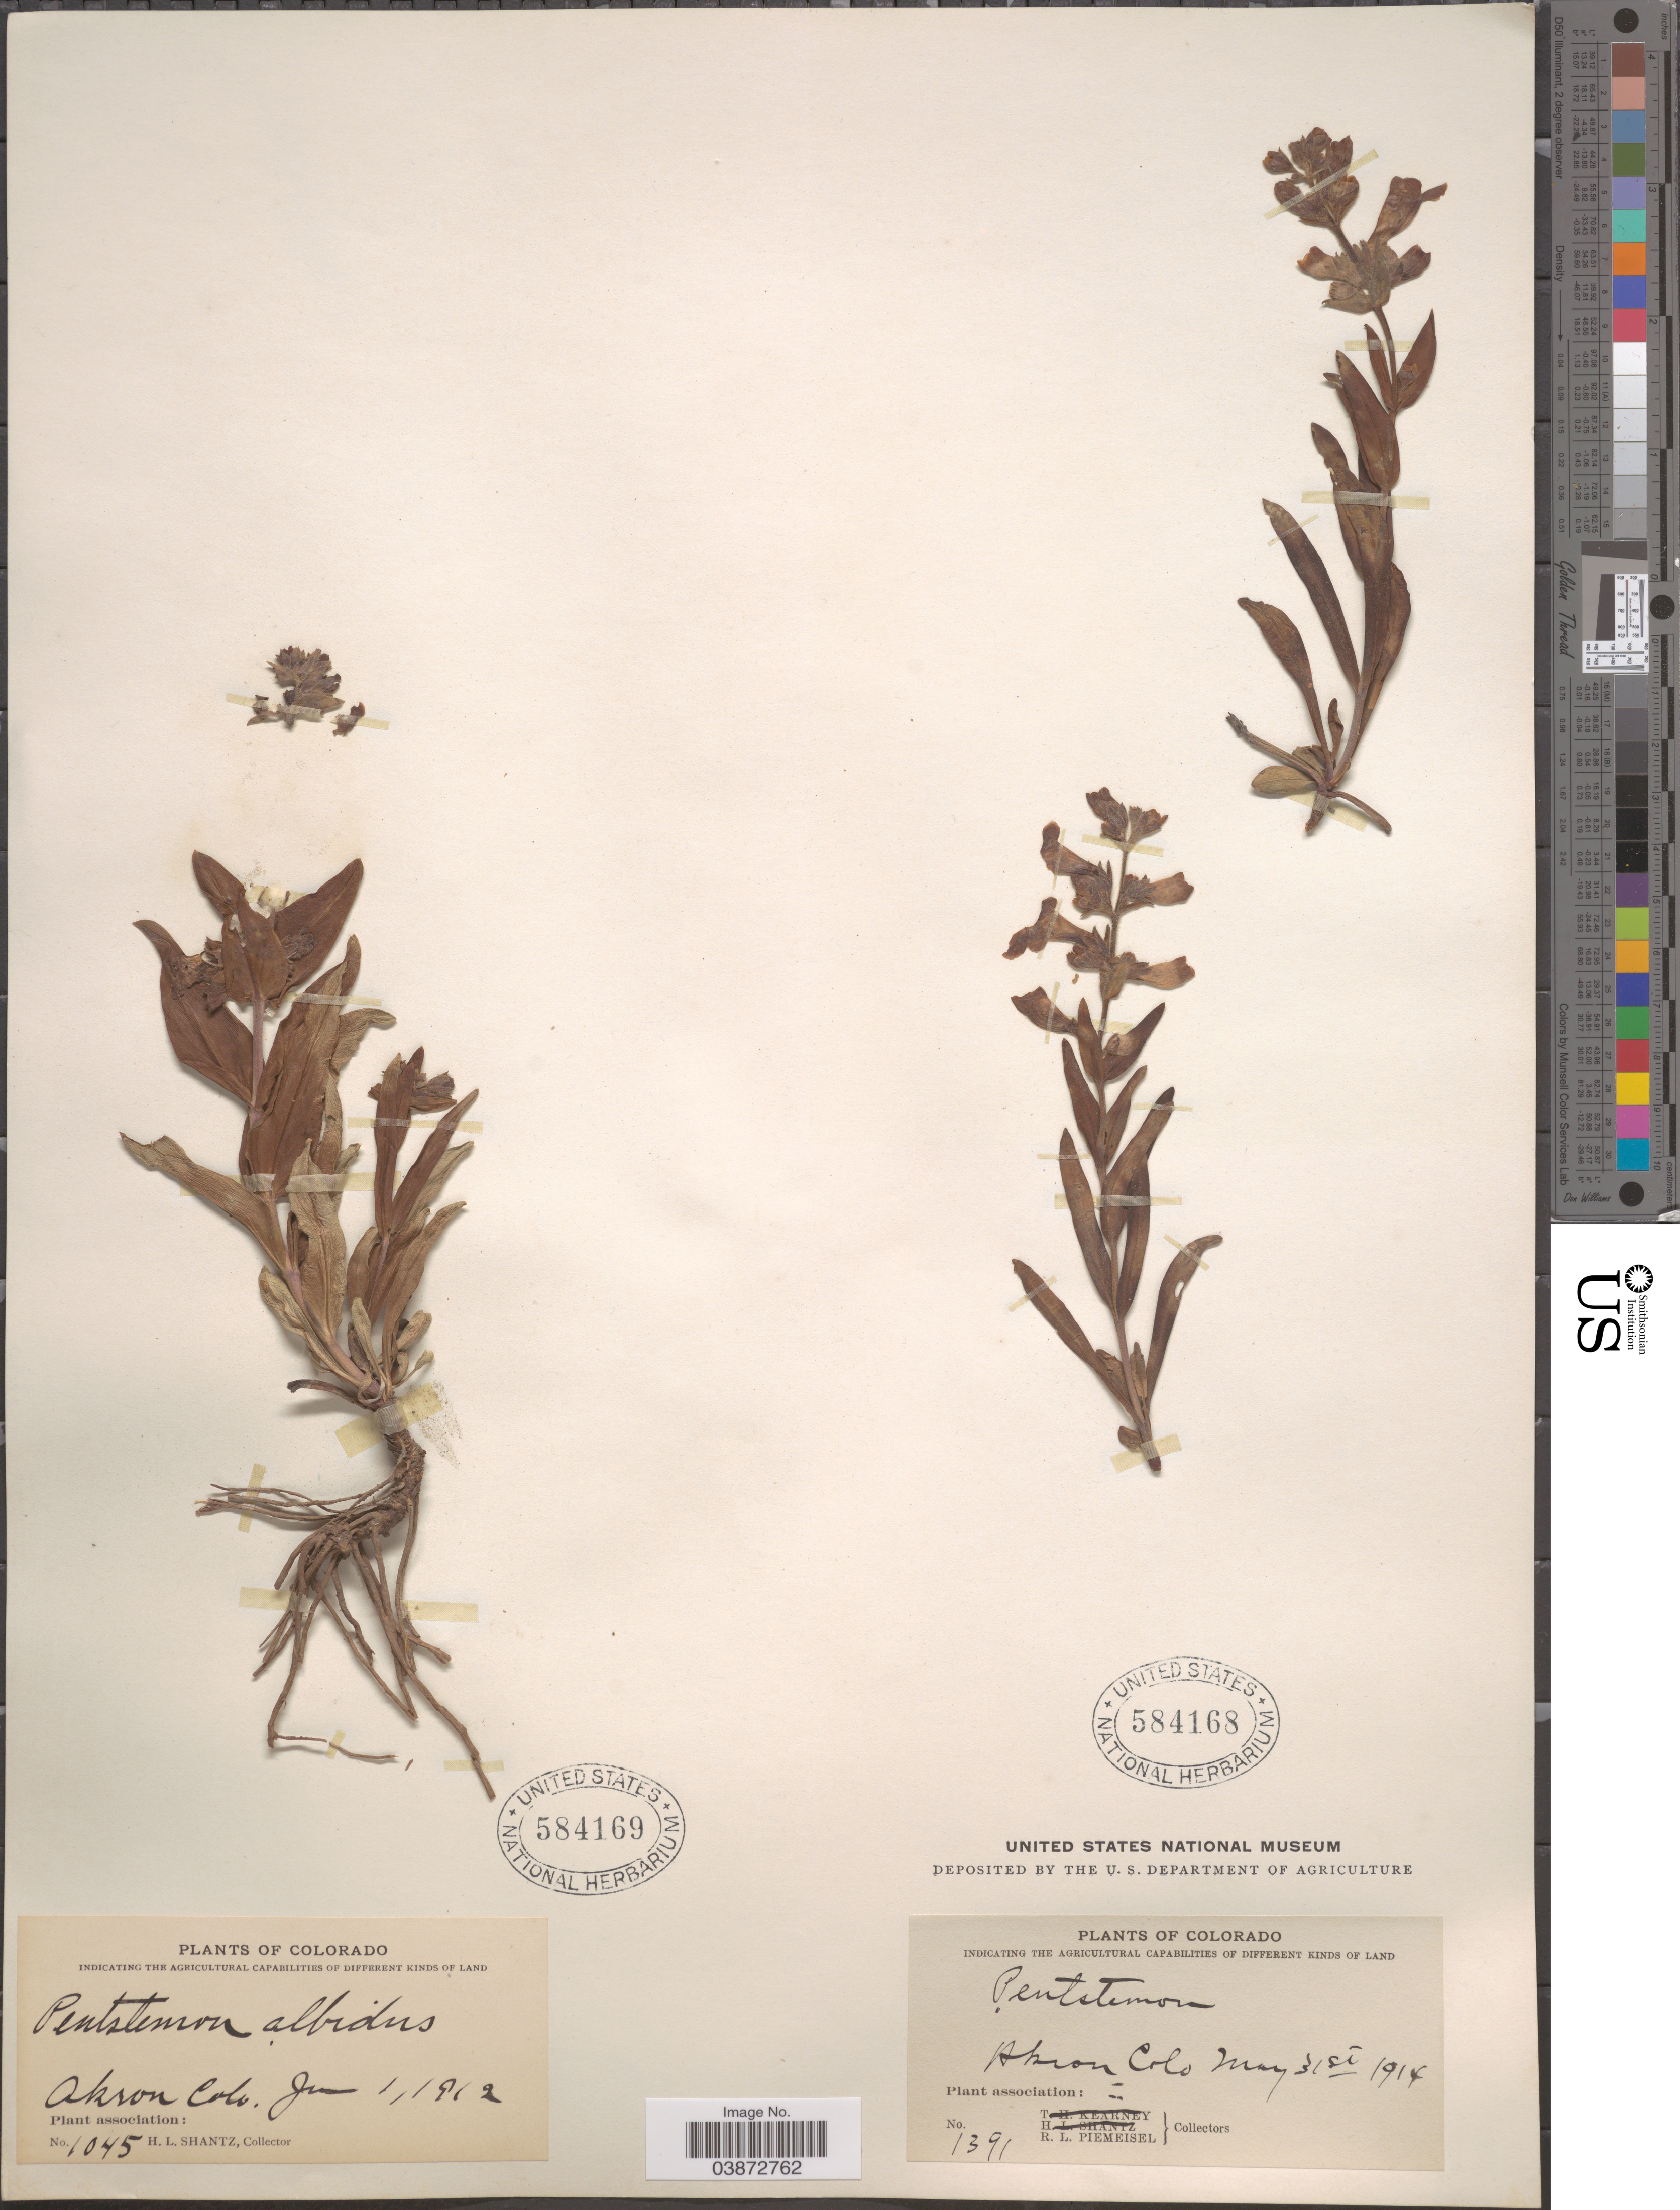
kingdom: Plantae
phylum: Tracheophyta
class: Magnoliopsida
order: Lamiales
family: Plantaginaceae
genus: Penstemon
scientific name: Penstemon albidus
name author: Nutt.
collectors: R. L. Piemeisel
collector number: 1391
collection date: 1914-05-31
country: United States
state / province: Colorado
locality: Akron.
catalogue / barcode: US 584168